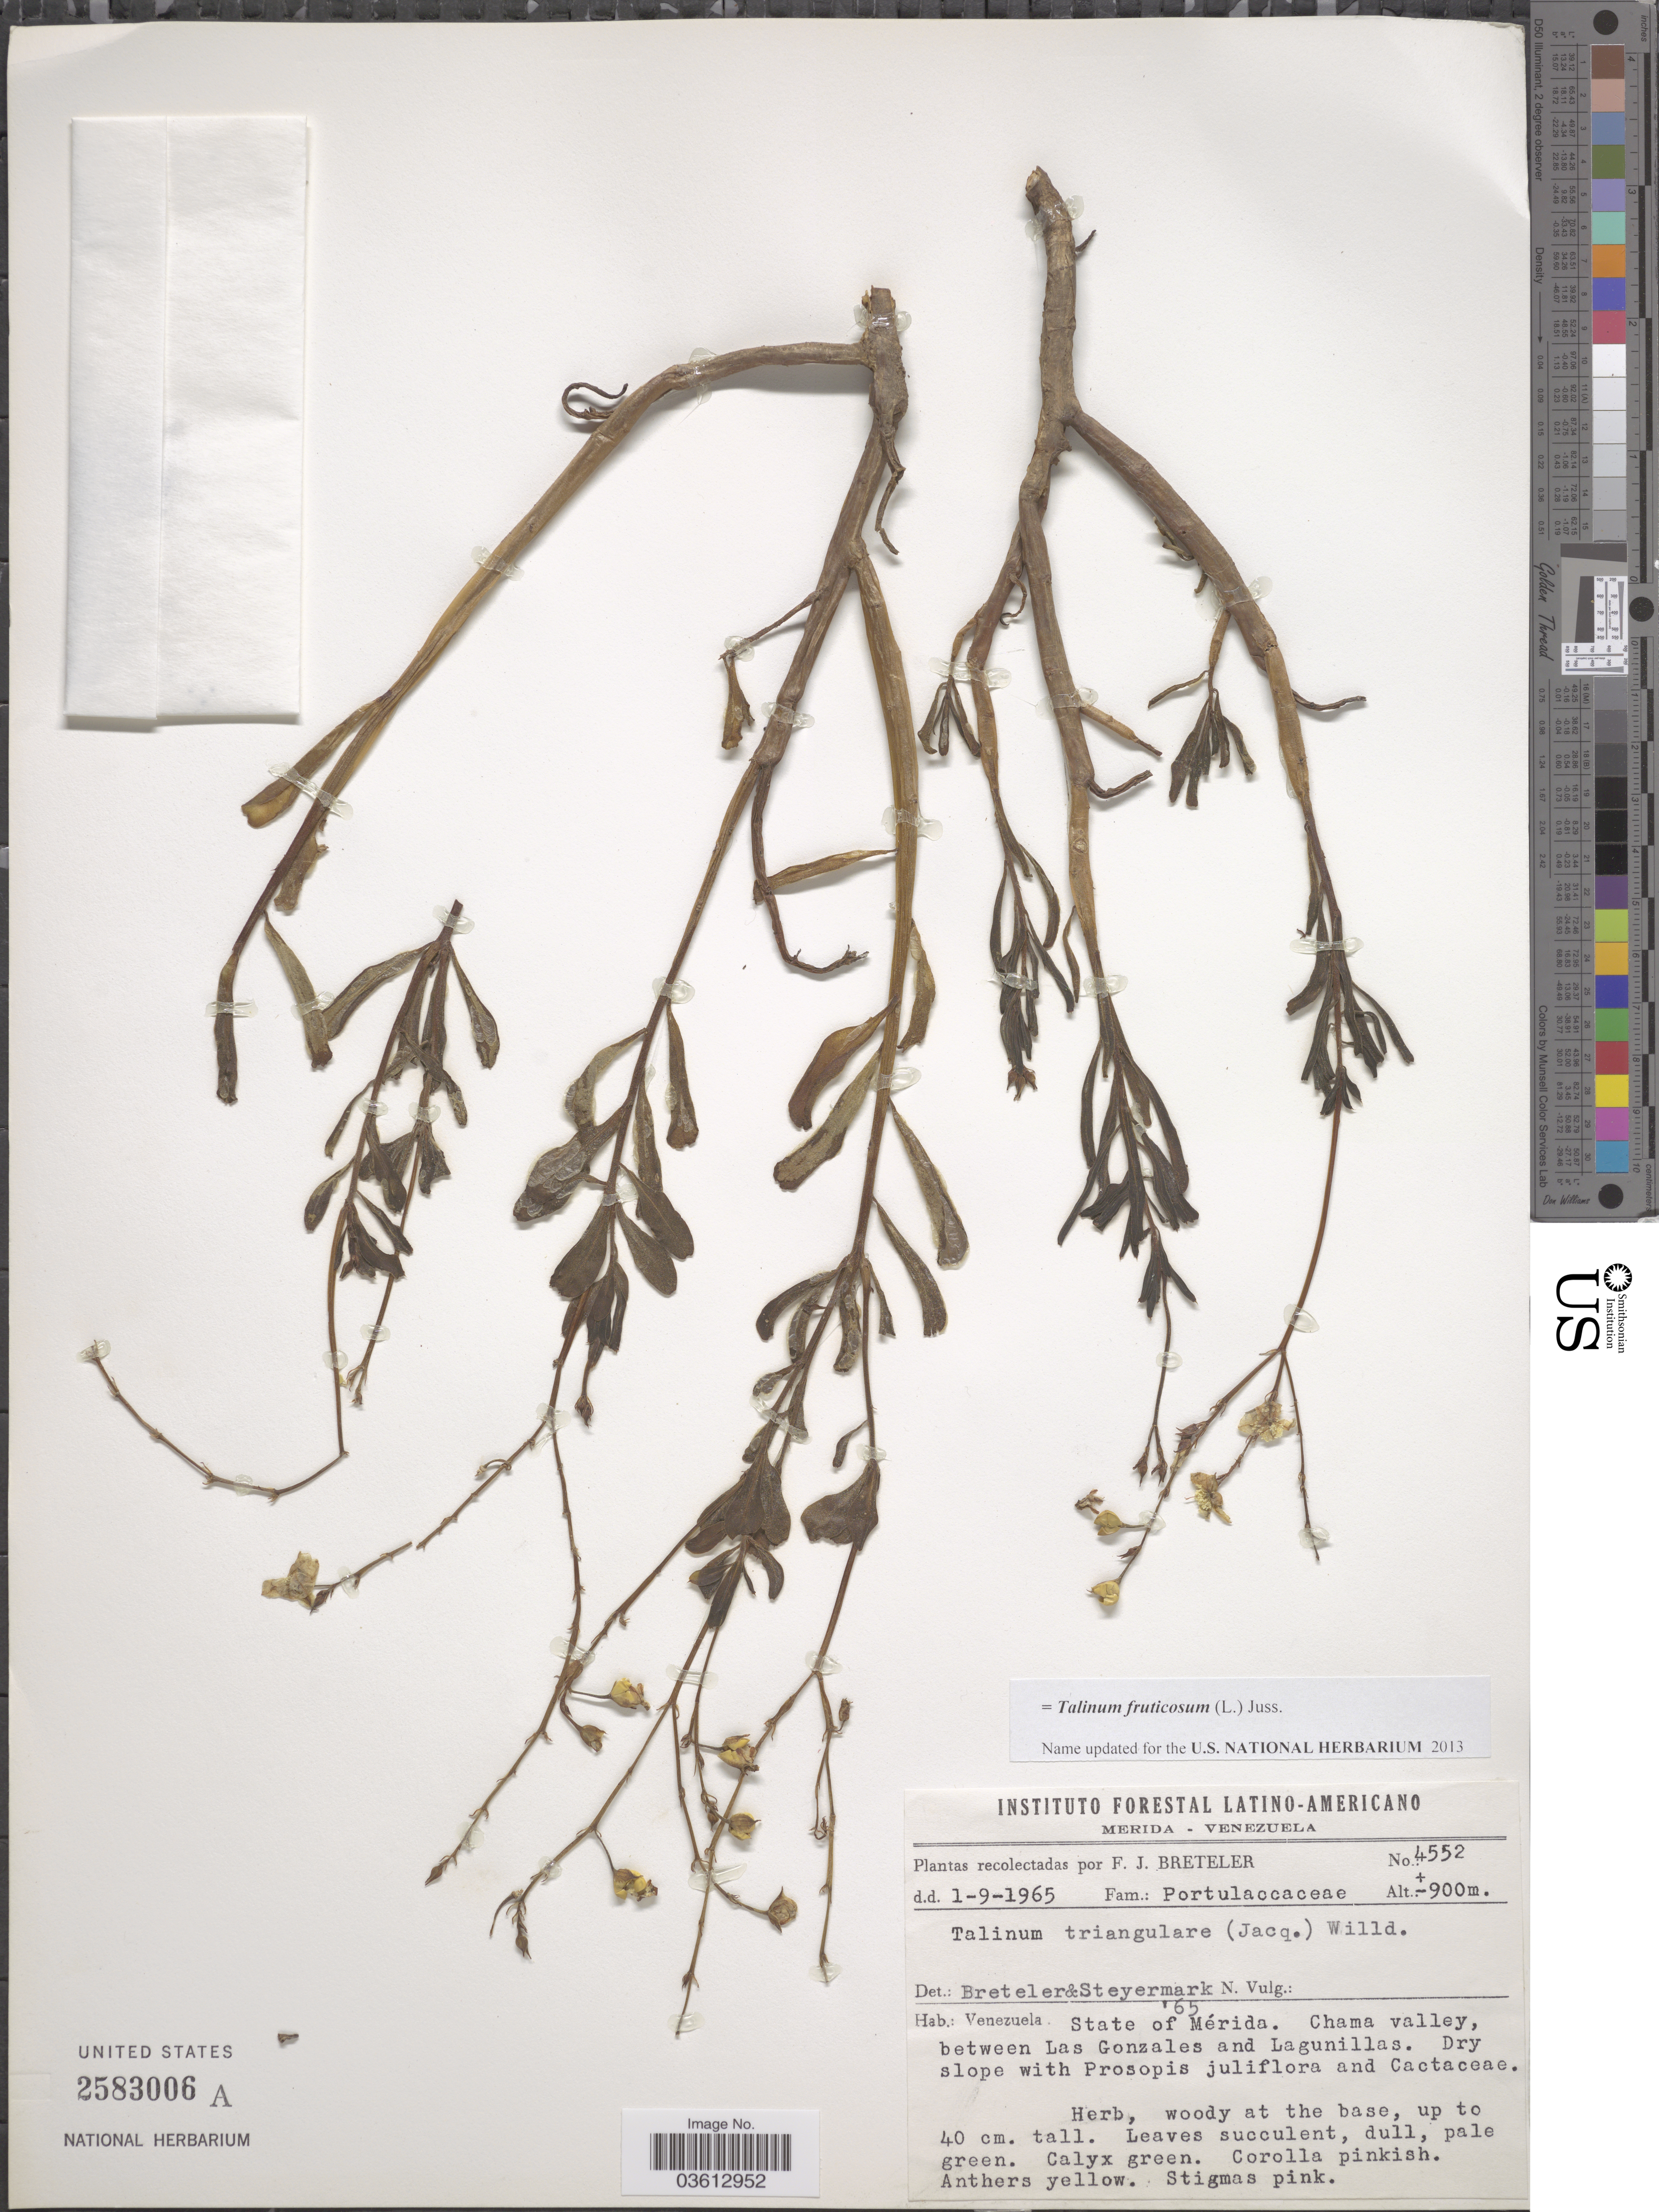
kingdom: Plantae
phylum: Tracheophyta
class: Magnoliopsida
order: Caryophyllales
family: Talinaceae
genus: Talinum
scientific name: Talinum fruticosum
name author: (L.) Juss.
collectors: F. J. Breteler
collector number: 4552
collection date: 1965-09-01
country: Venezuela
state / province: Mérida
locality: Chama valley, between Las Gonzales and Lagunillas.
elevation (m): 900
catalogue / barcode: US 2583006A